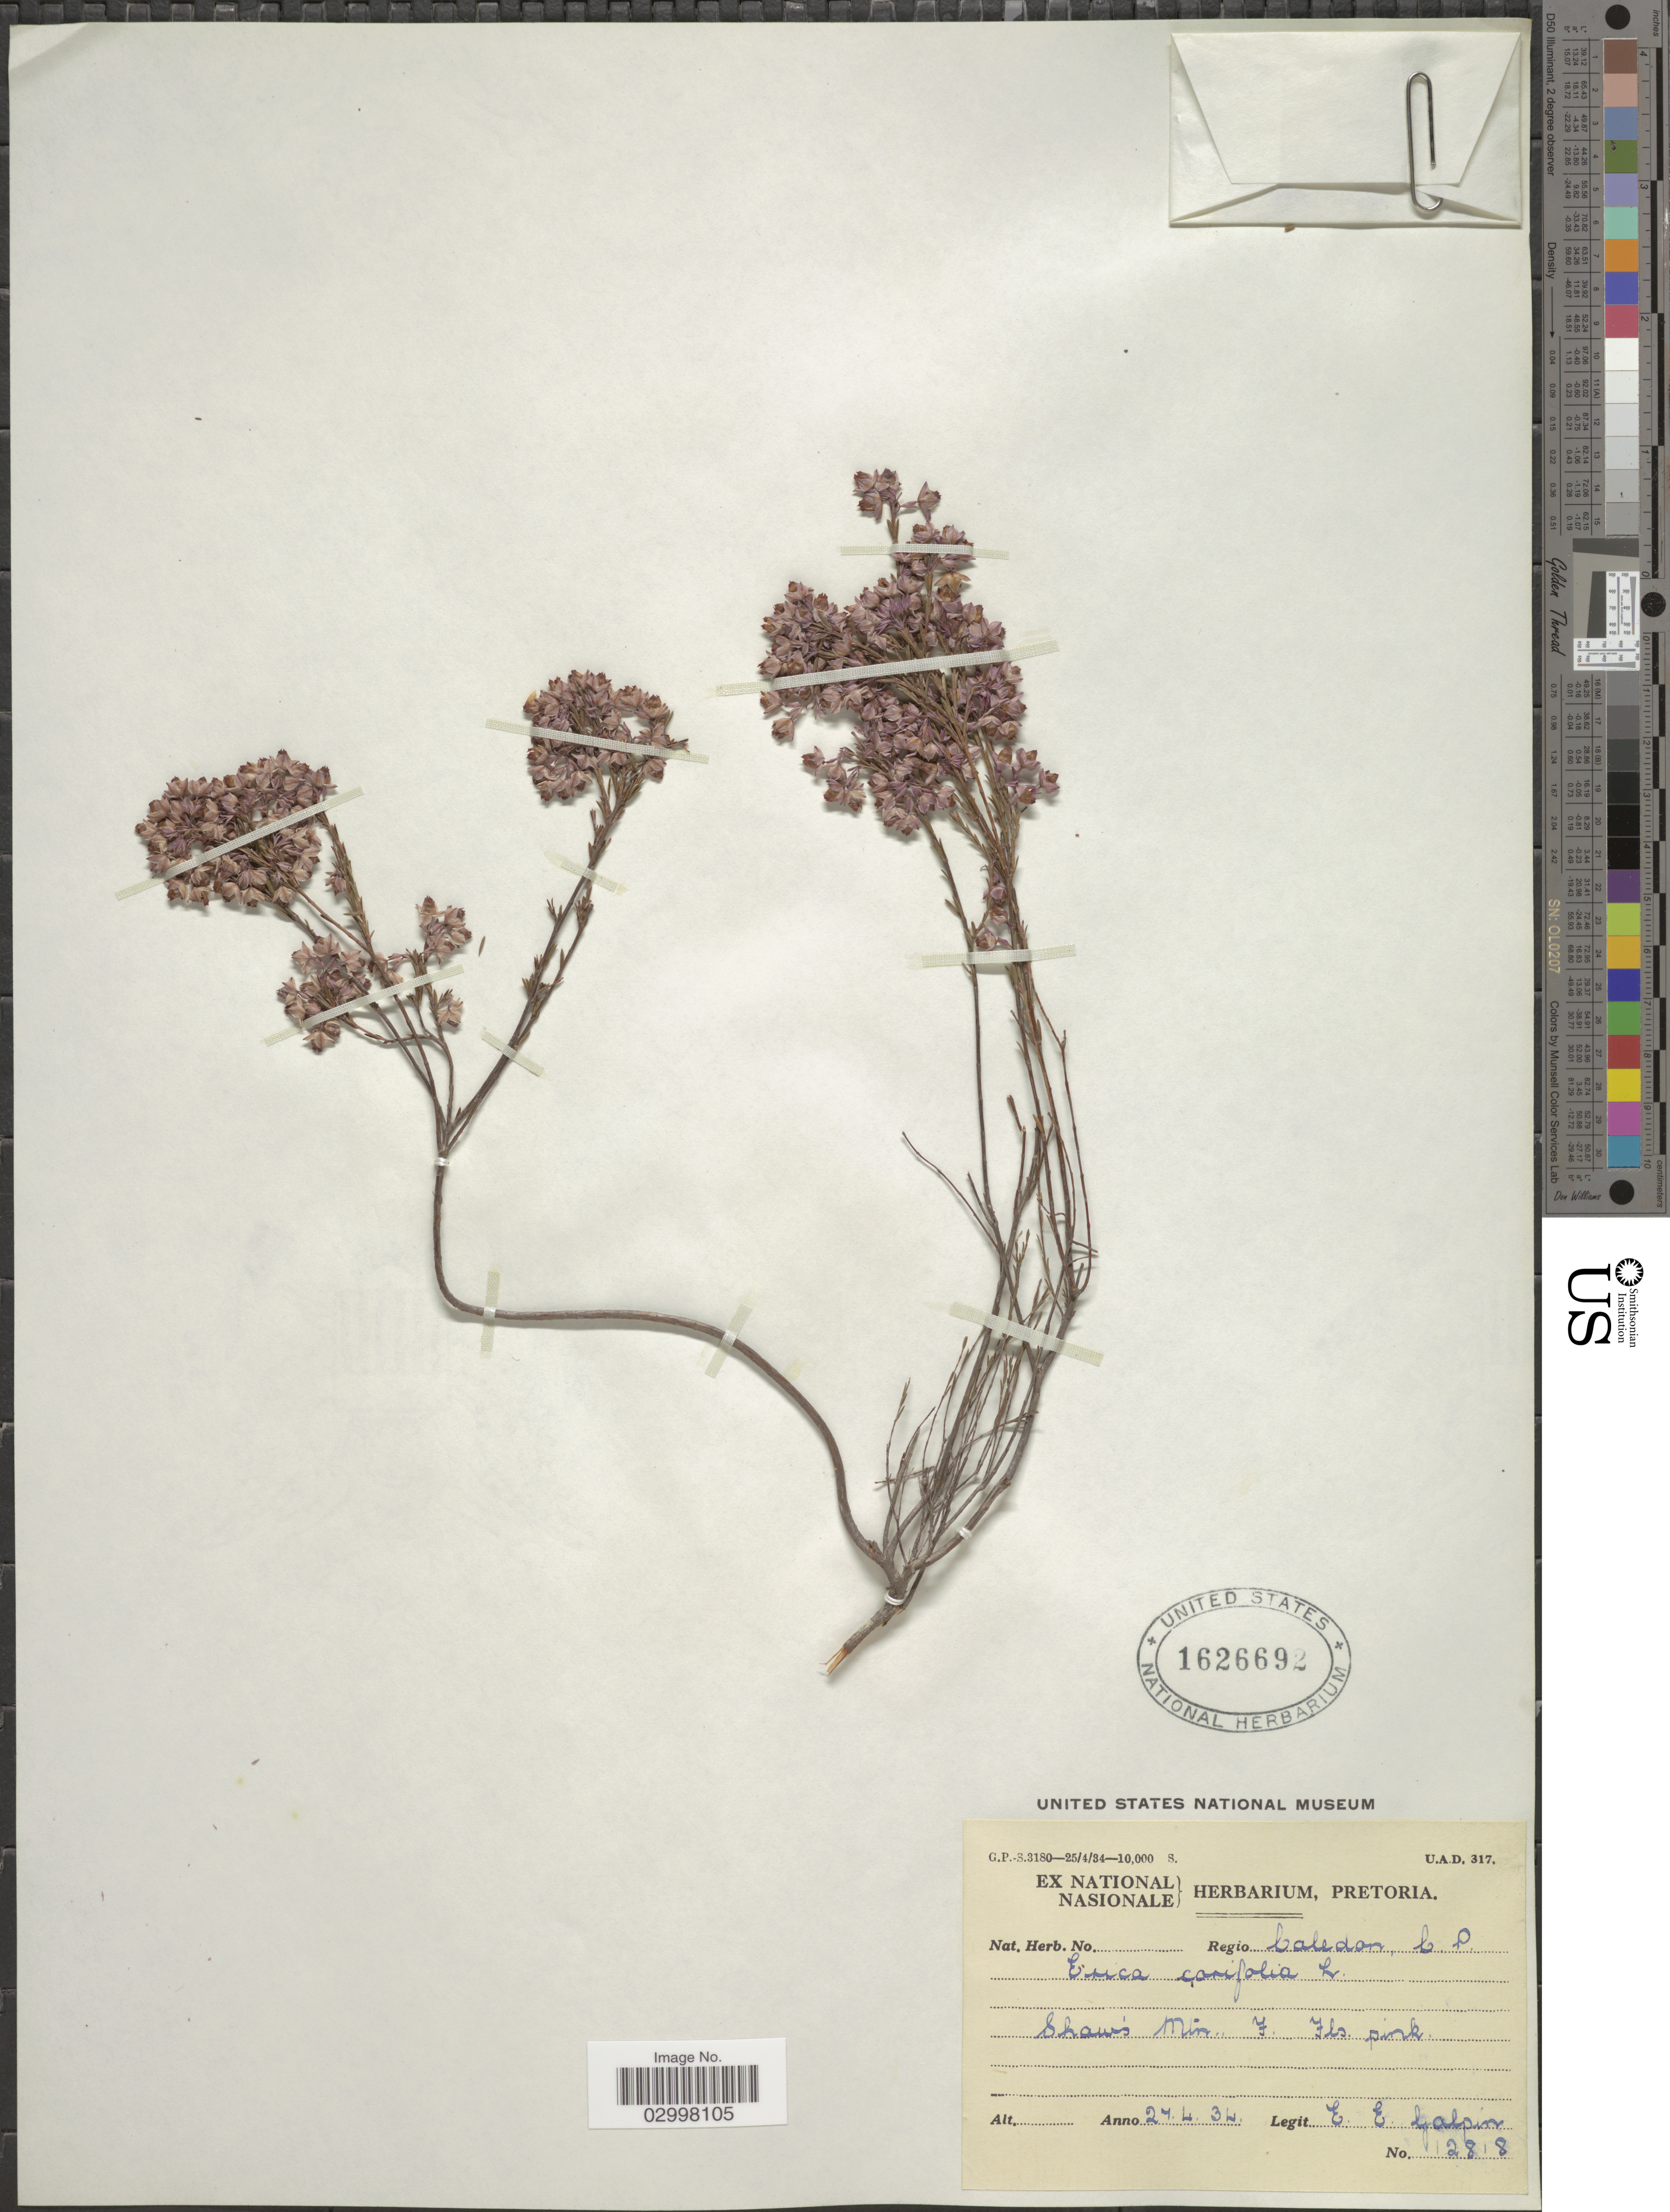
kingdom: Plantae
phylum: Tracheophyta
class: Magnoliopsida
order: Ericales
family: Ericaceae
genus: Erica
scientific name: Erica corifolia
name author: L.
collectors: E. Galpin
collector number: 12818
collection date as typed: Transcribed d/m/y: 27/4/34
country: South Africa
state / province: Western Cape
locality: Regio Caledon, C.P. Shaw's Mtn.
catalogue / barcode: US 1626692